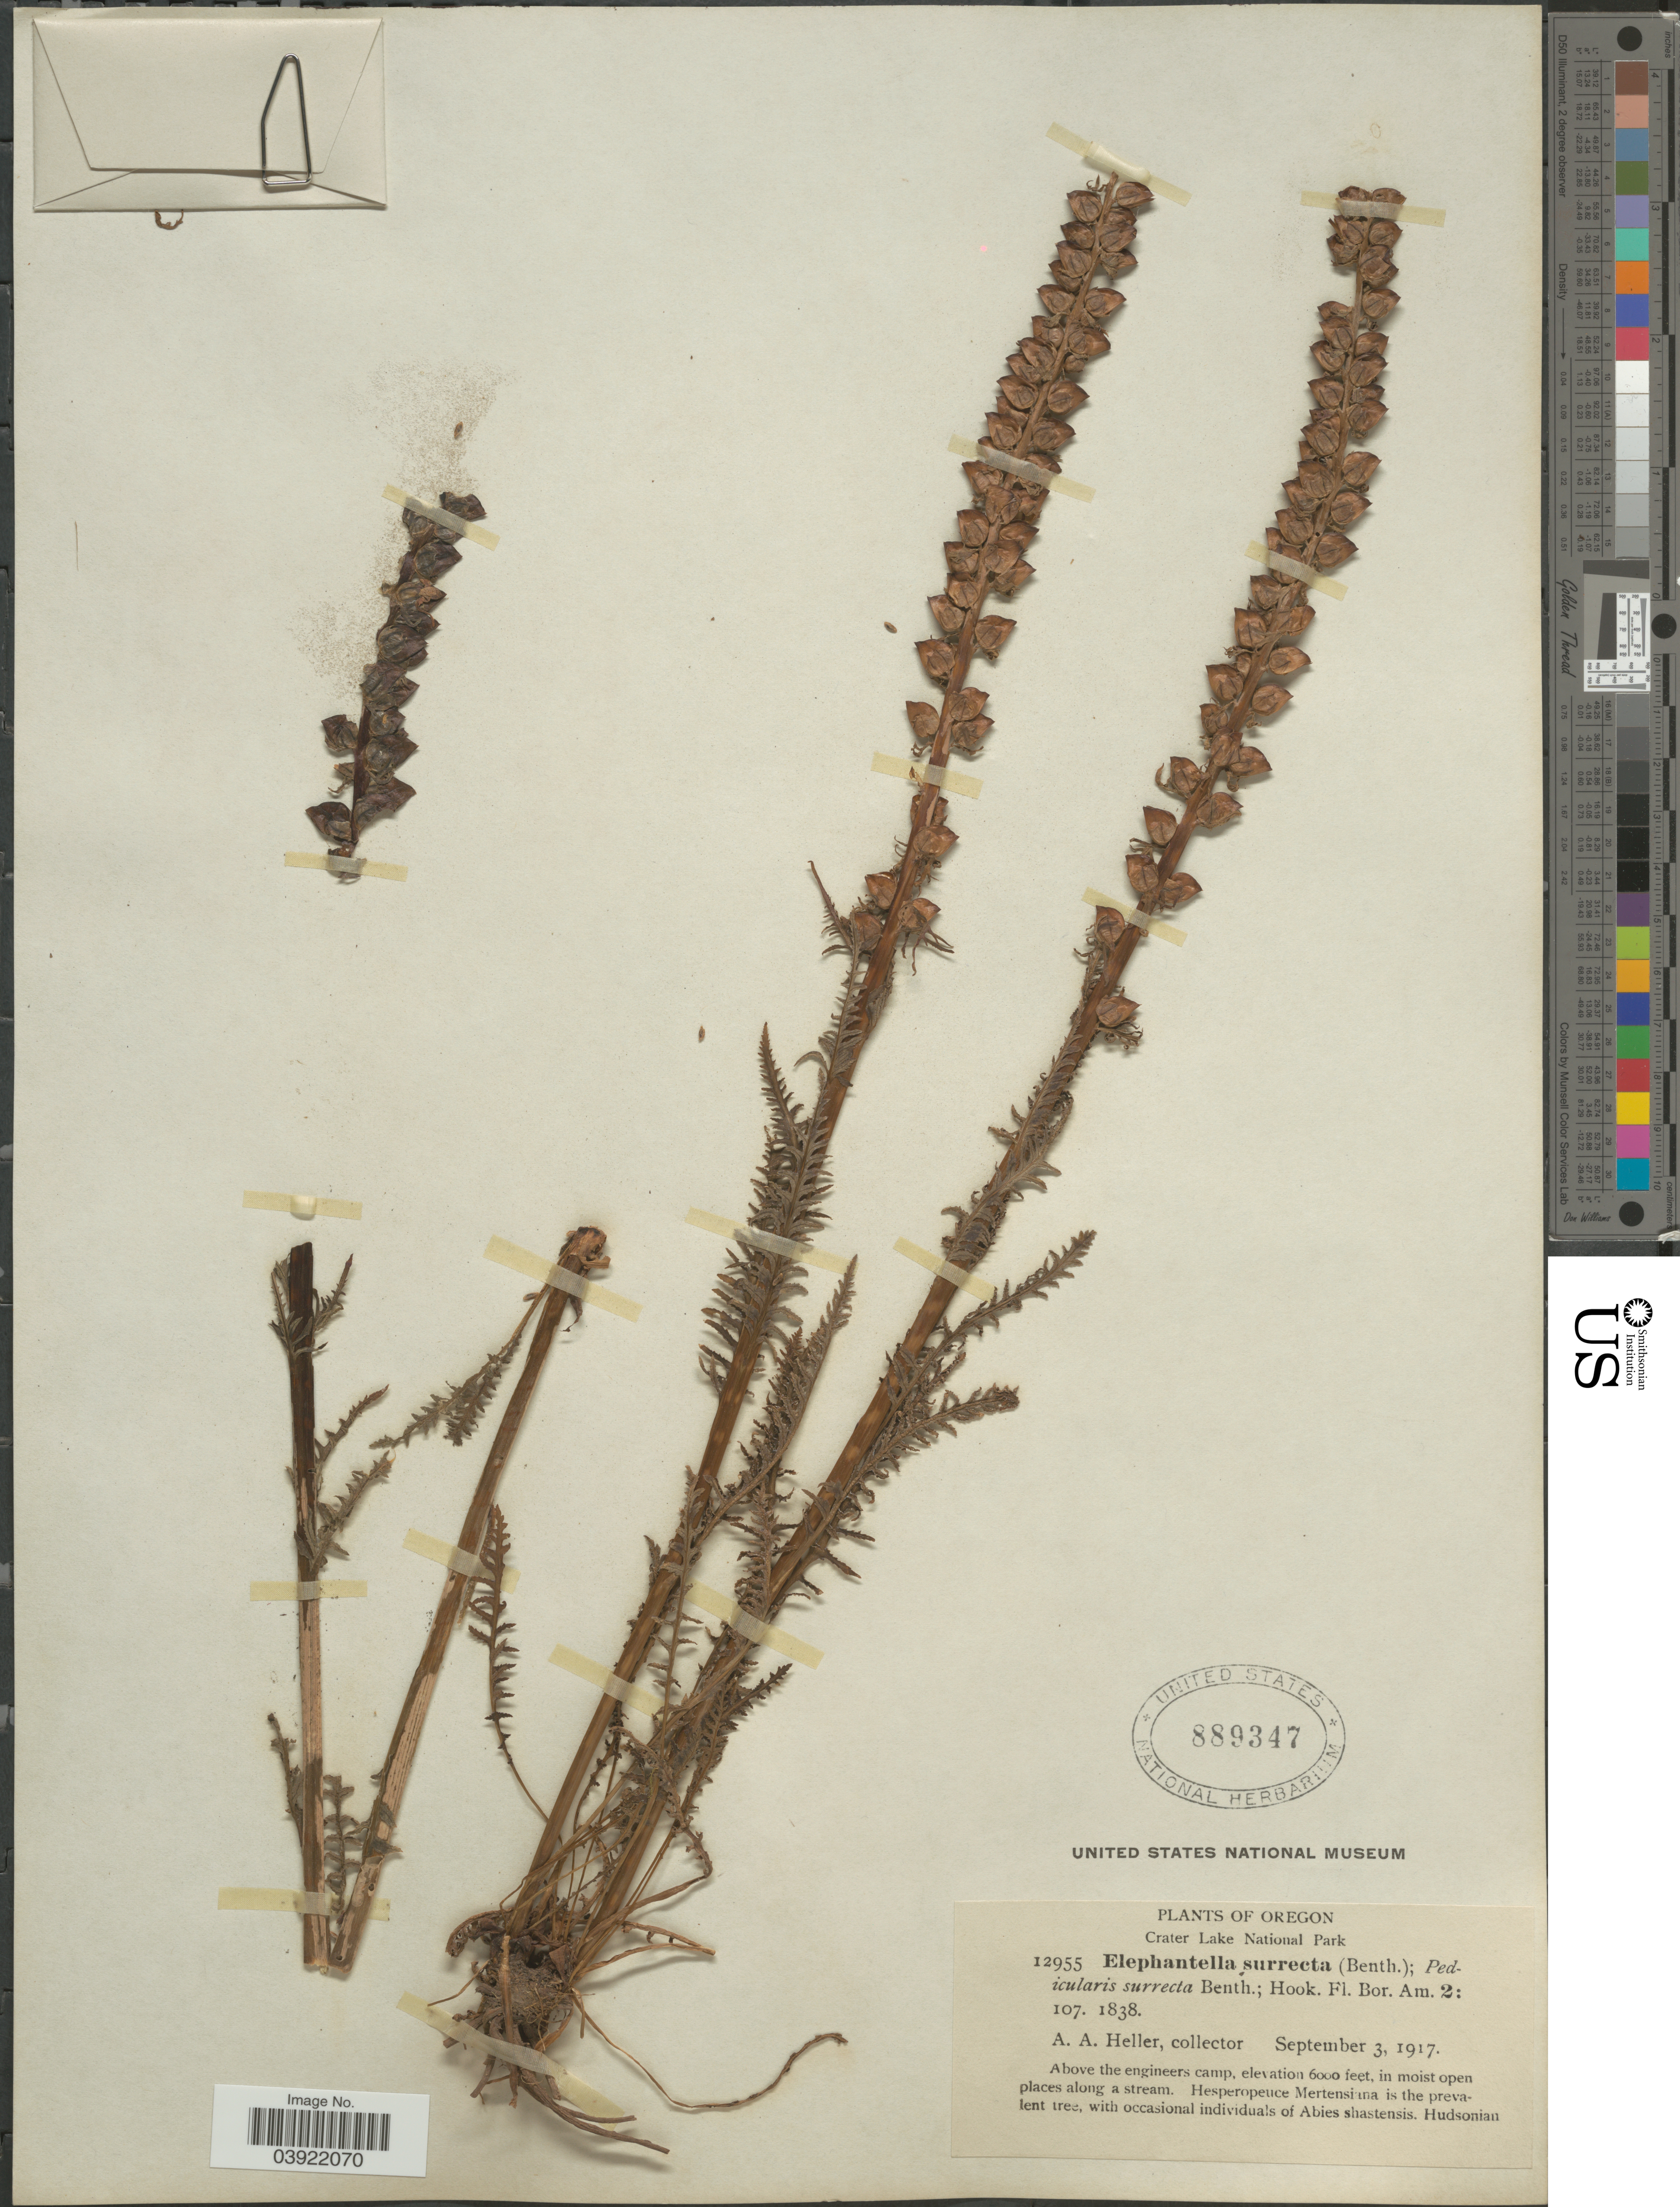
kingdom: Plantae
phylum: Tracheophyta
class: Magnoliopsida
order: Lamiales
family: Orobanchaceae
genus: Pedicularis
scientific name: Pedicularis groenlandica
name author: Retz.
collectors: A. A. Heller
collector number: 12955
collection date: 1917-09-03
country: United States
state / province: Oregon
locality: Crater Lake National Park. Above the engineers camp.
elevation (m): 1829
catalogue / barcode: US 889347